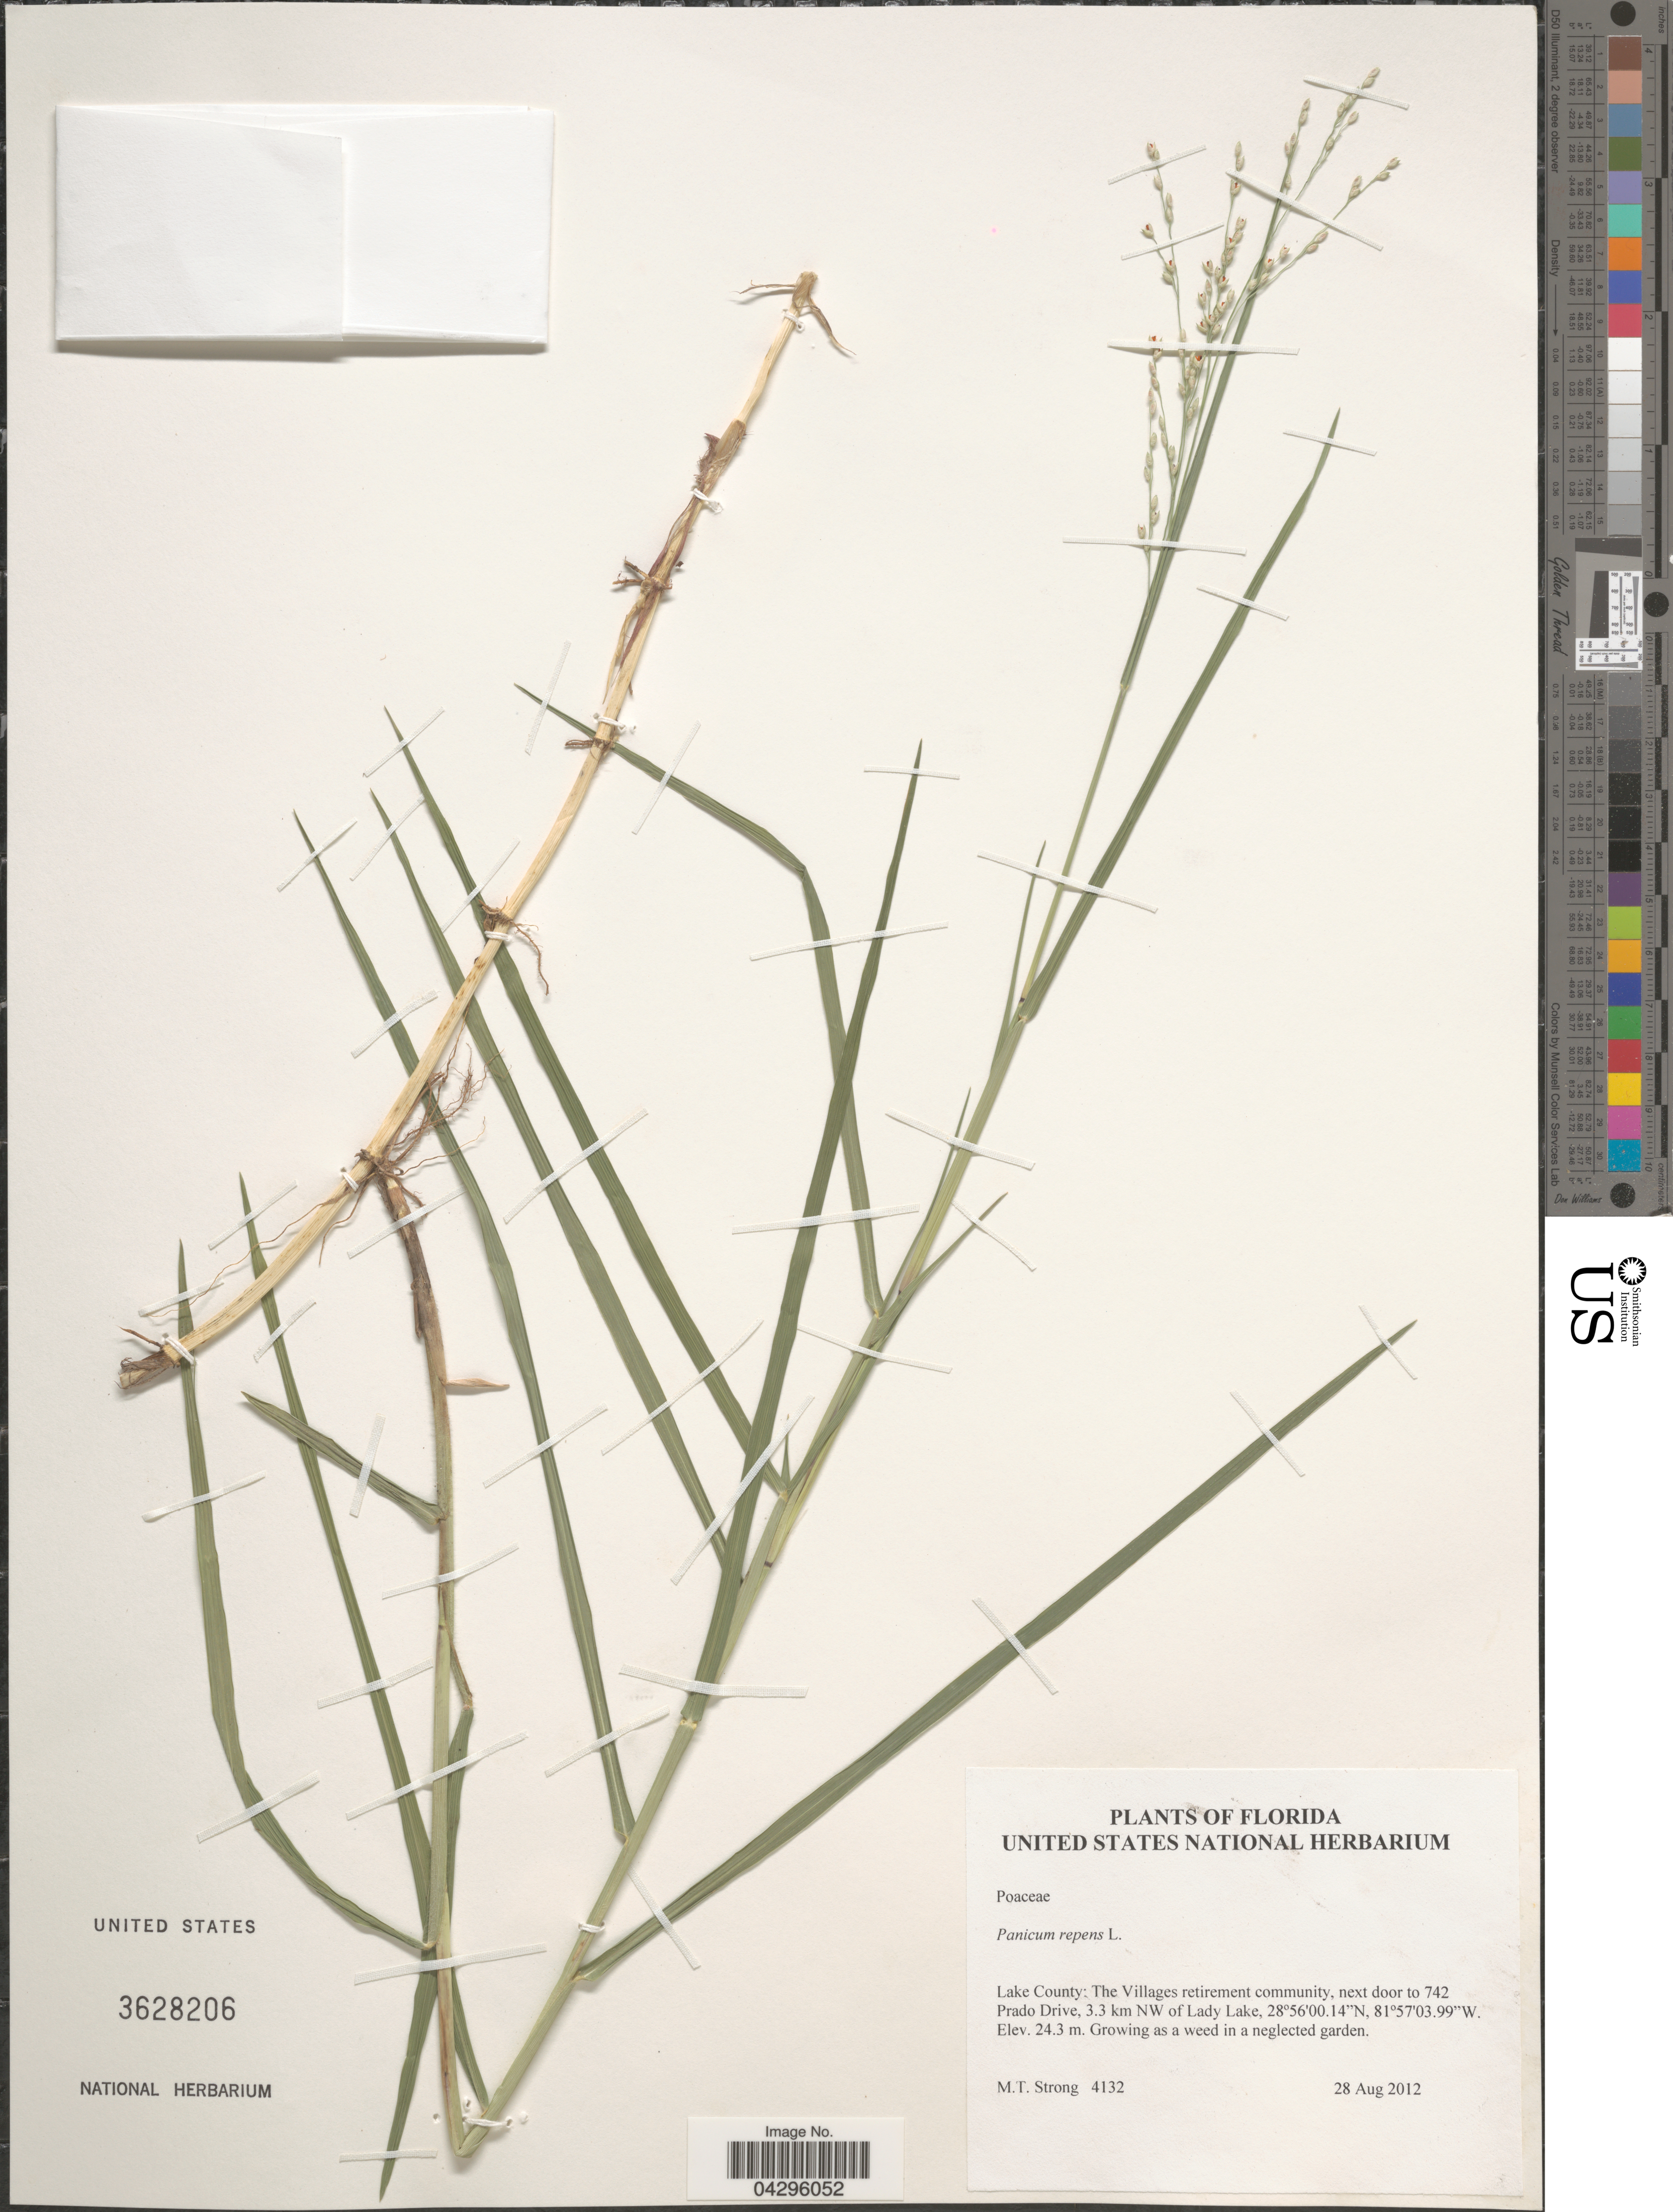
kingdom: Plantae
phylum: Tracheophyta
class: Liliopsida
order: Poales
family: Poaceae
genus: Panicum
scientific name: Panicum repens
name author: L.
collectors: M. T. Strong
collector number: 4132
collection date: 2012-08-28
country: United States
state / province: Florida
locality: Lake County: The Villages retirement community, next door to 742 Prado Drive, 3.3 km NW of Lady Lake.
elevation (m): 24.3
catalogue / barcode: US 3628206